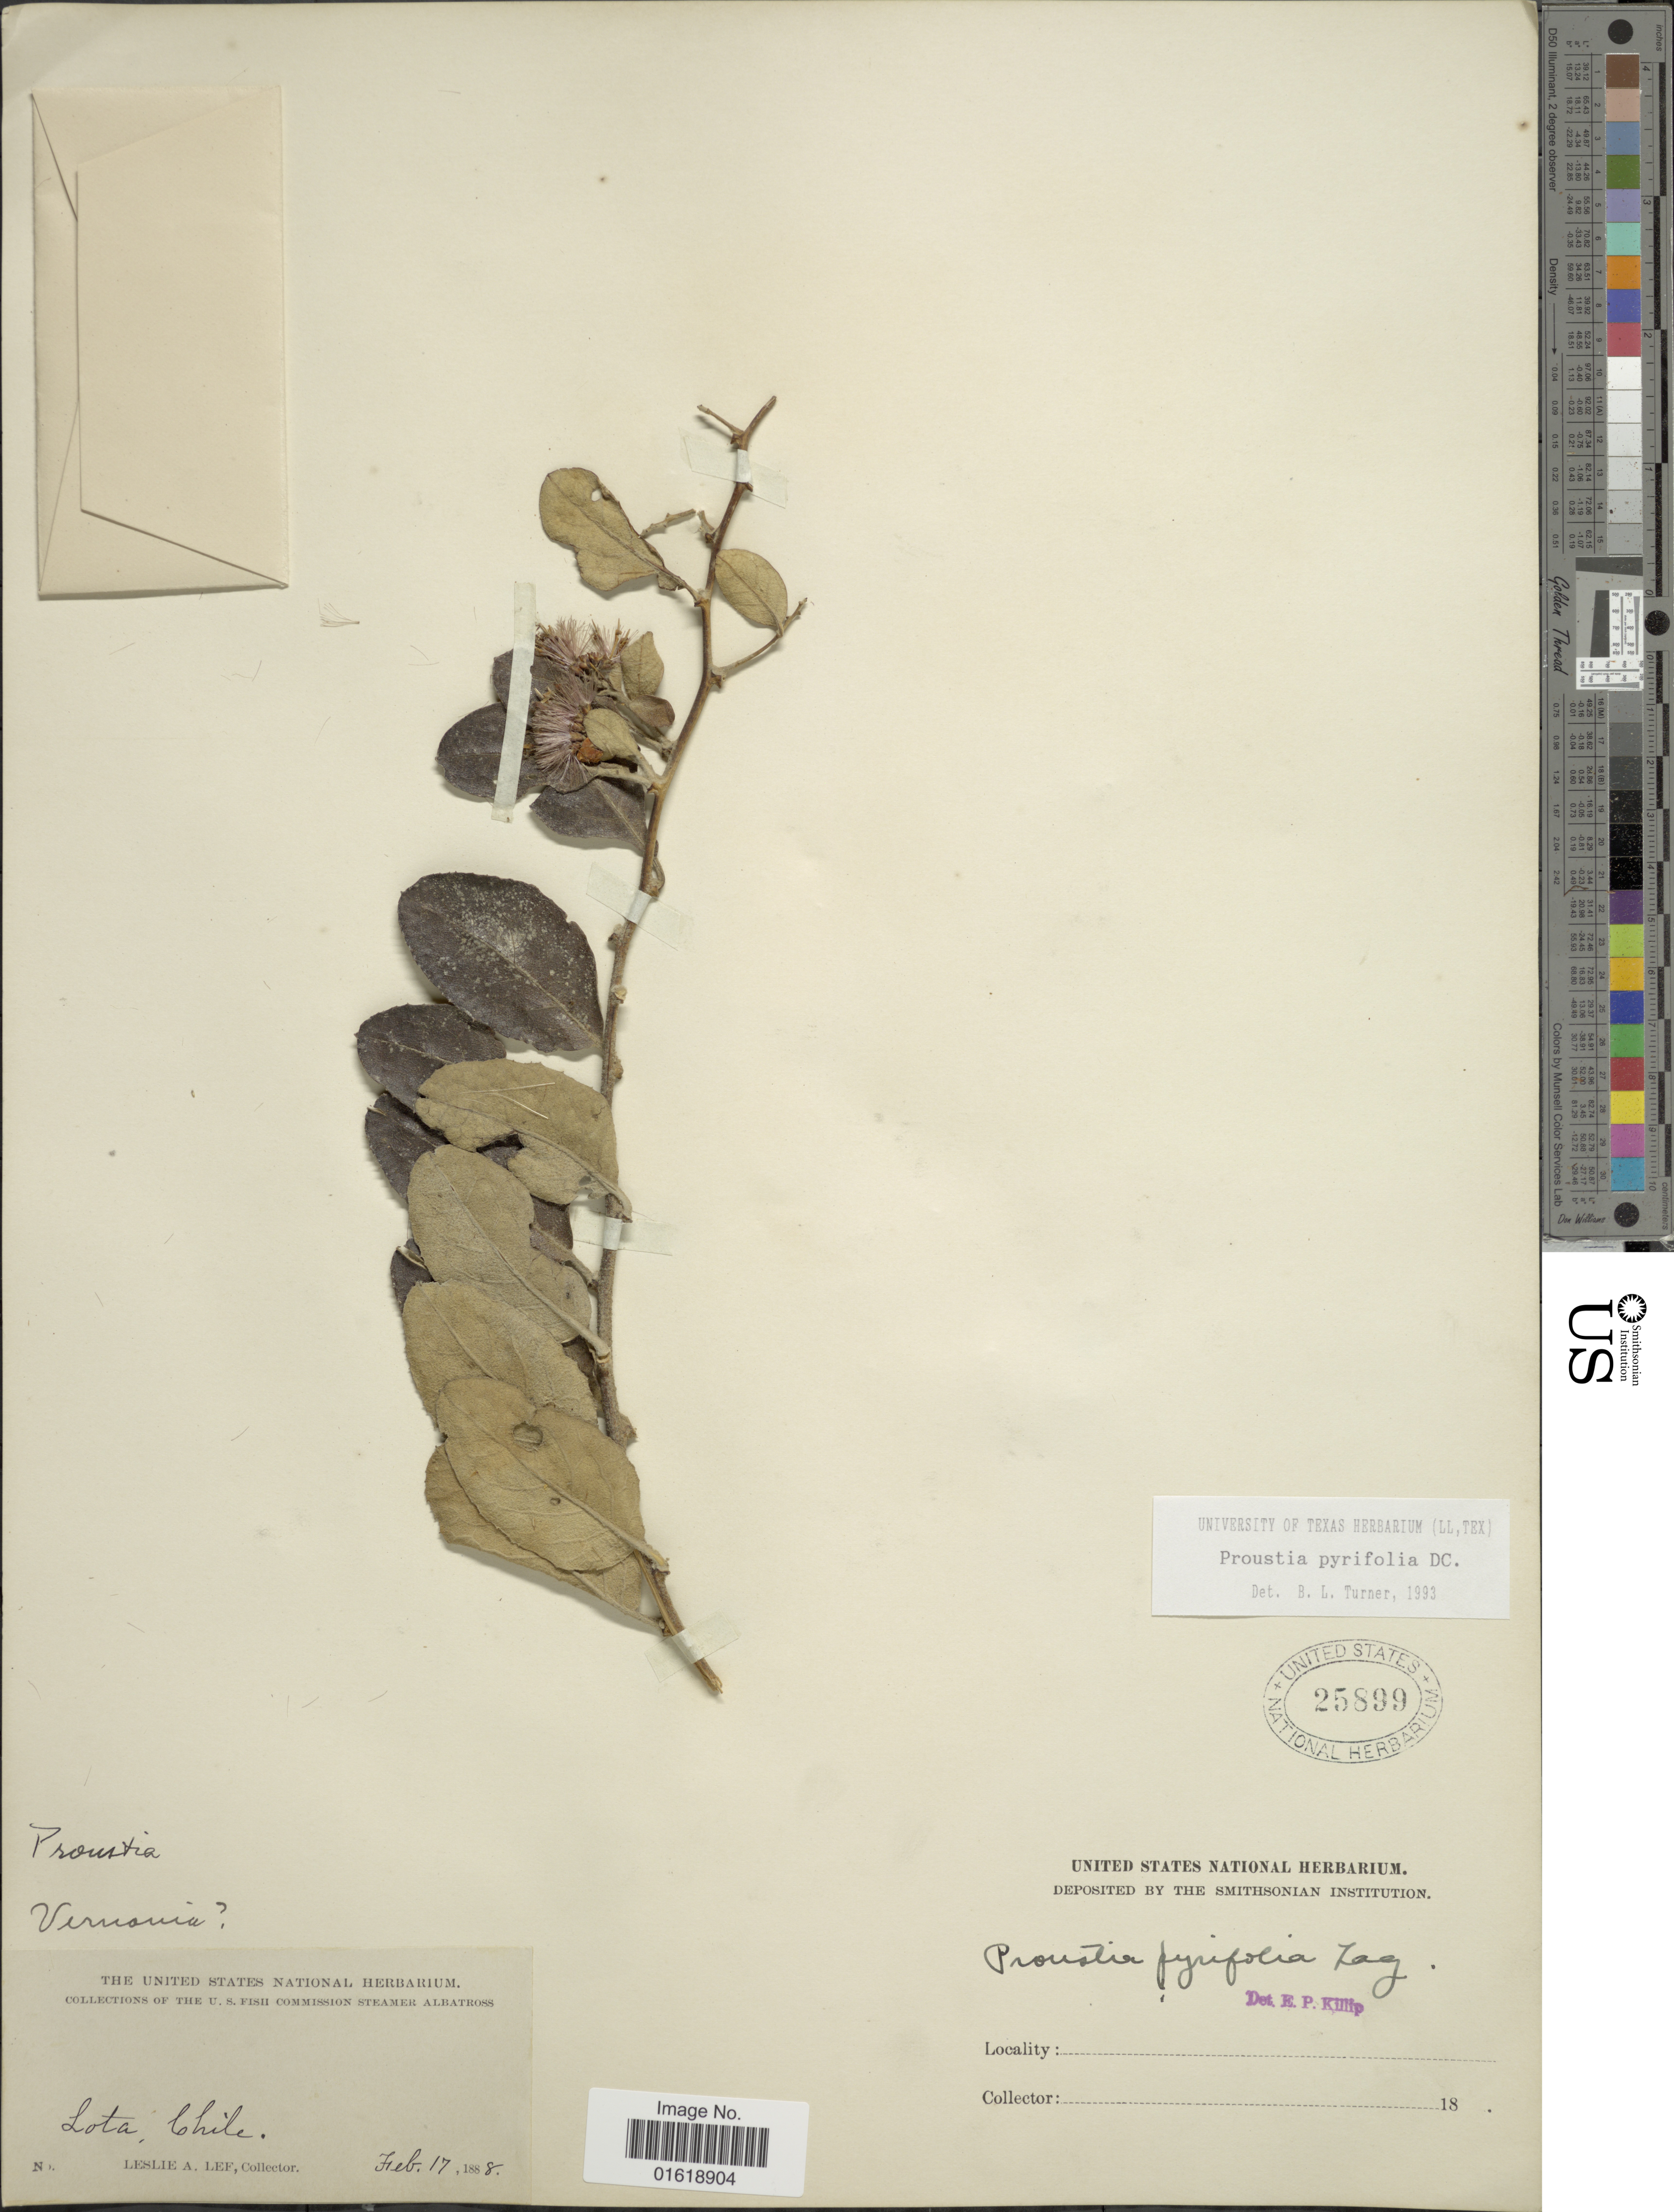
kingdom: Plantae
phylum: Tracheophyta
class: Magnoliopsida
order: Asterales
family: Asteraceae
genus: Proustia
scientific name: Proustia pyrifolia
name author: DC.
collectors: L. Lef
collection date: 1888-02-17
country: Chile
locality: Lota.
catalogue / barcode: US 25899